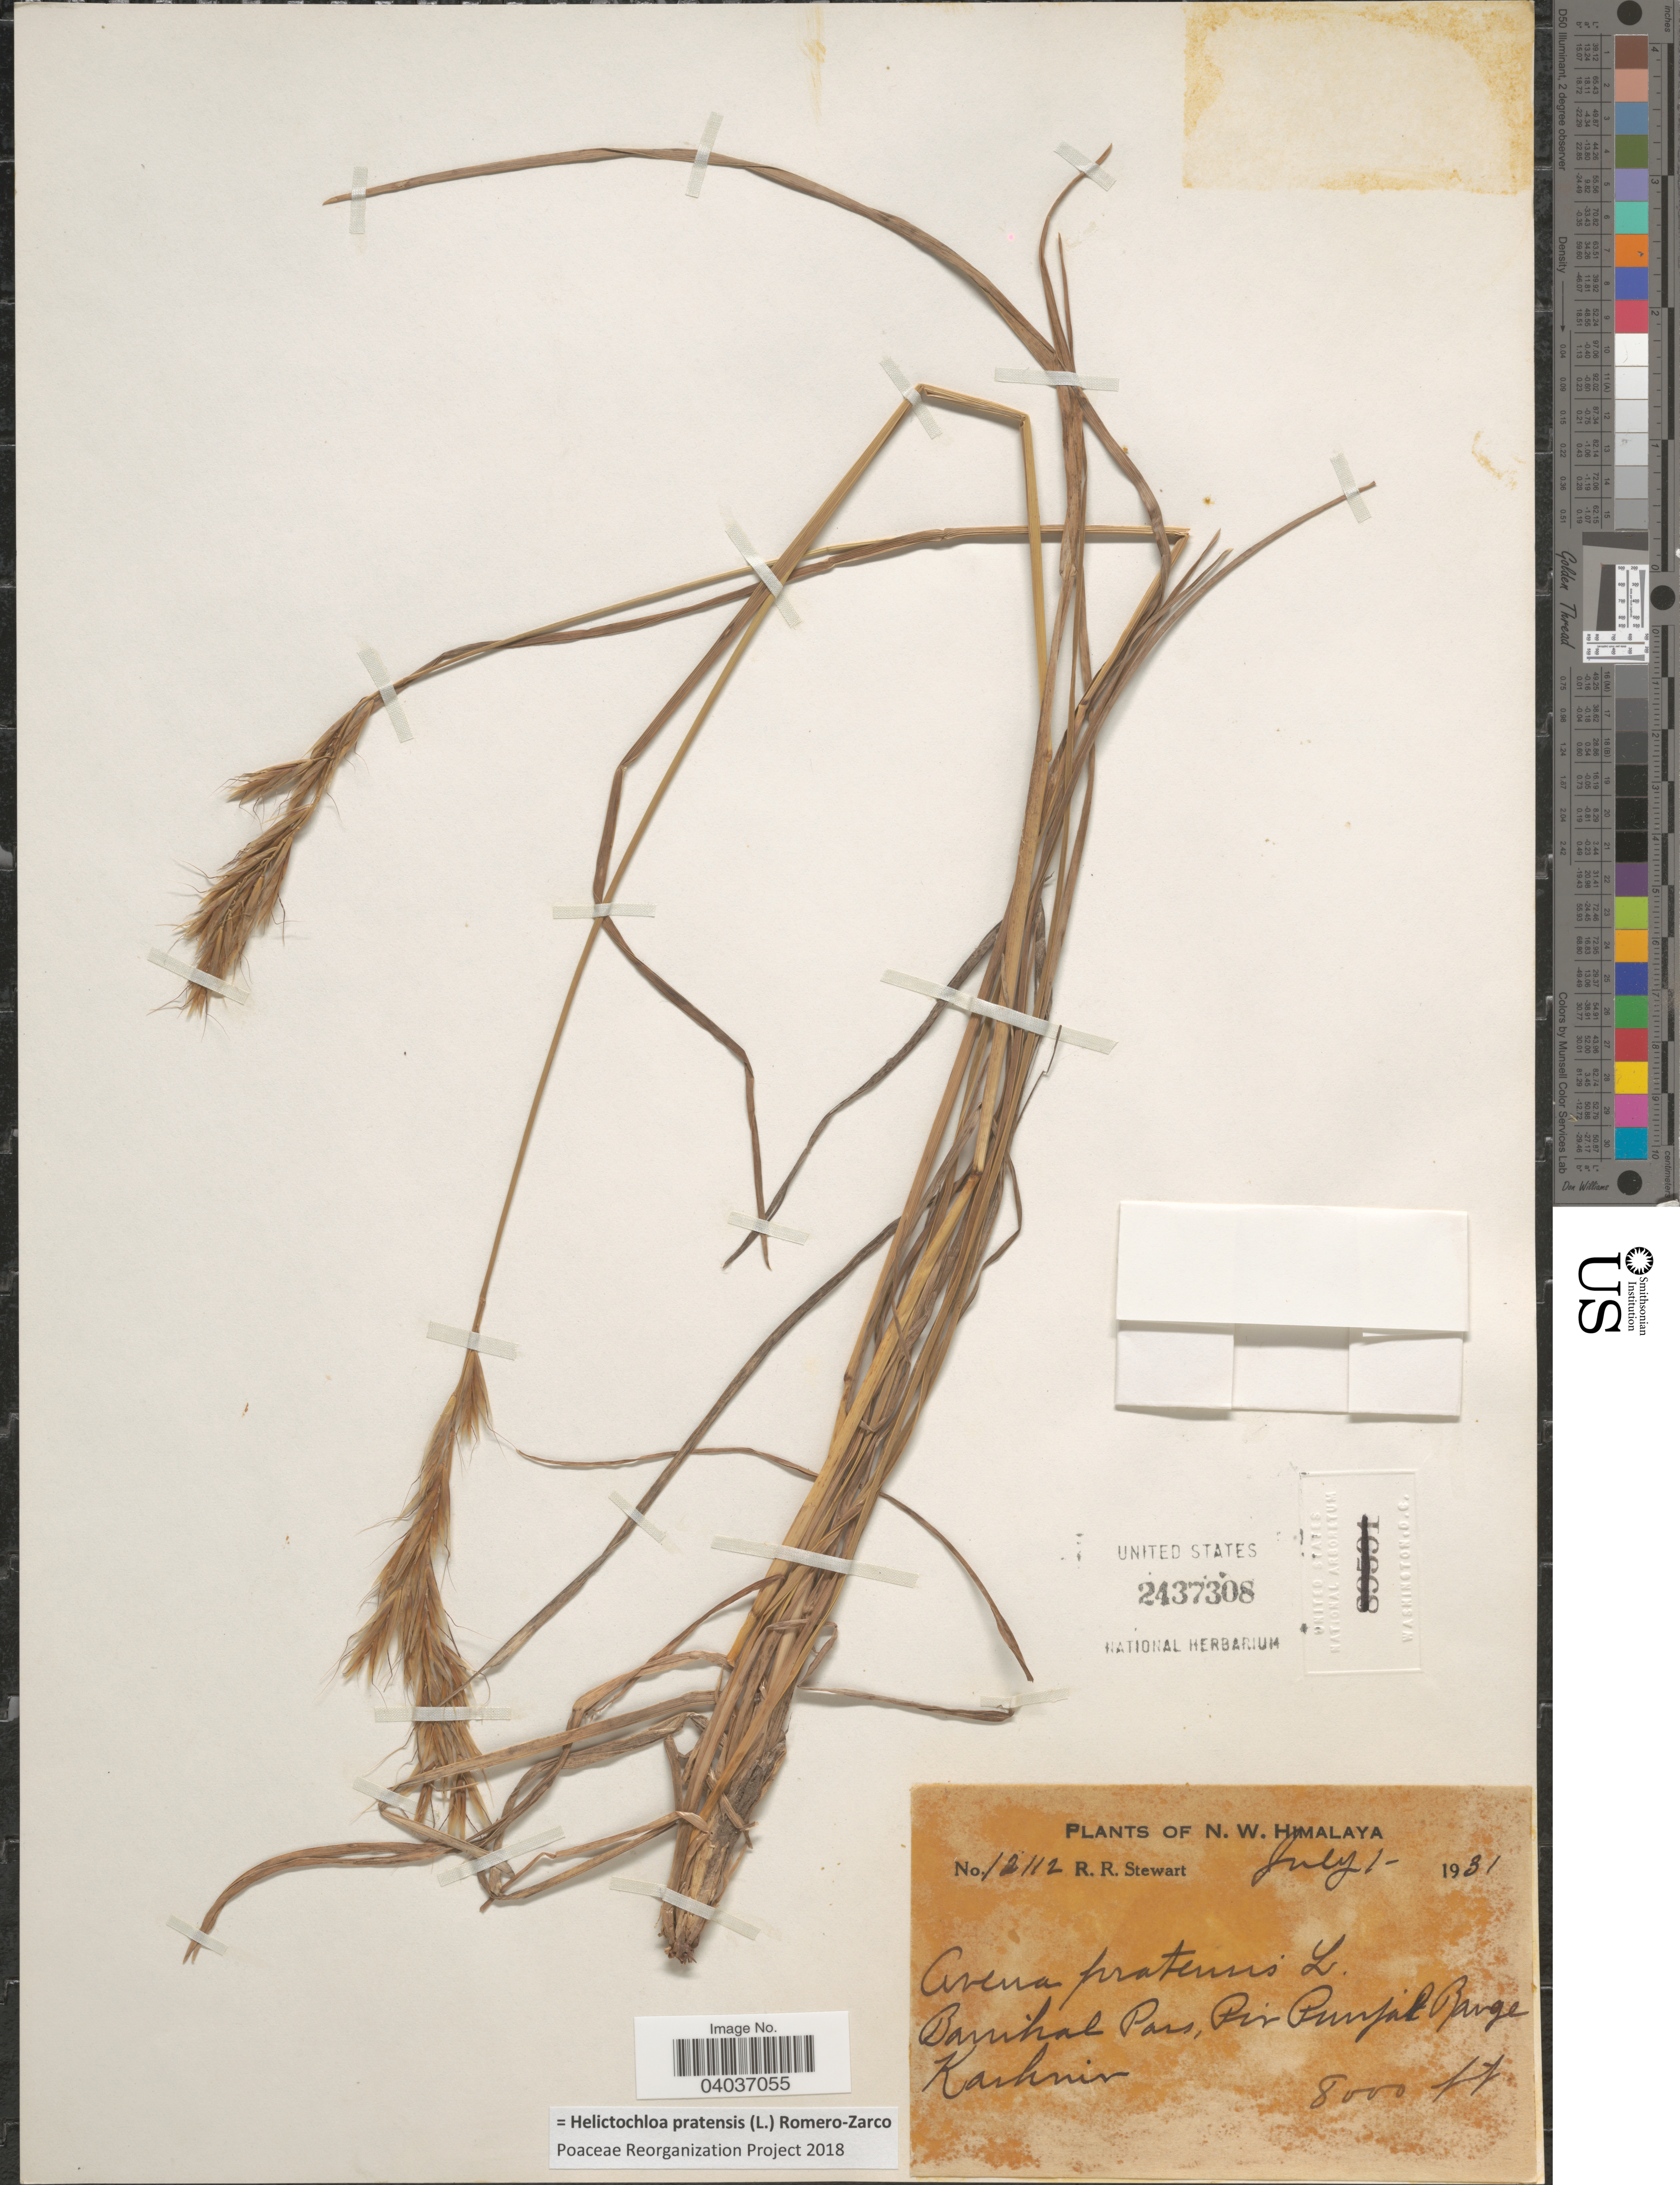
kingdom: Plantae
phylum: Tracheophyta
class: Liliopsida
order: Poales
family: Poaceae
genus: Helictochloa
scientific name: Helictochloa pratensis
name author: (L.) Romero-Zarco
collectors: R. Stewart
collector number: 12112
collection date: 1931-07-01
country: India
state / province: Jammu and Kashmir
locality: N.W. Himalaya. Banihal Pass, Pir Panjal Range. Kashmir.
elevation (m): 2438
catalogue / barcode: US 2437308